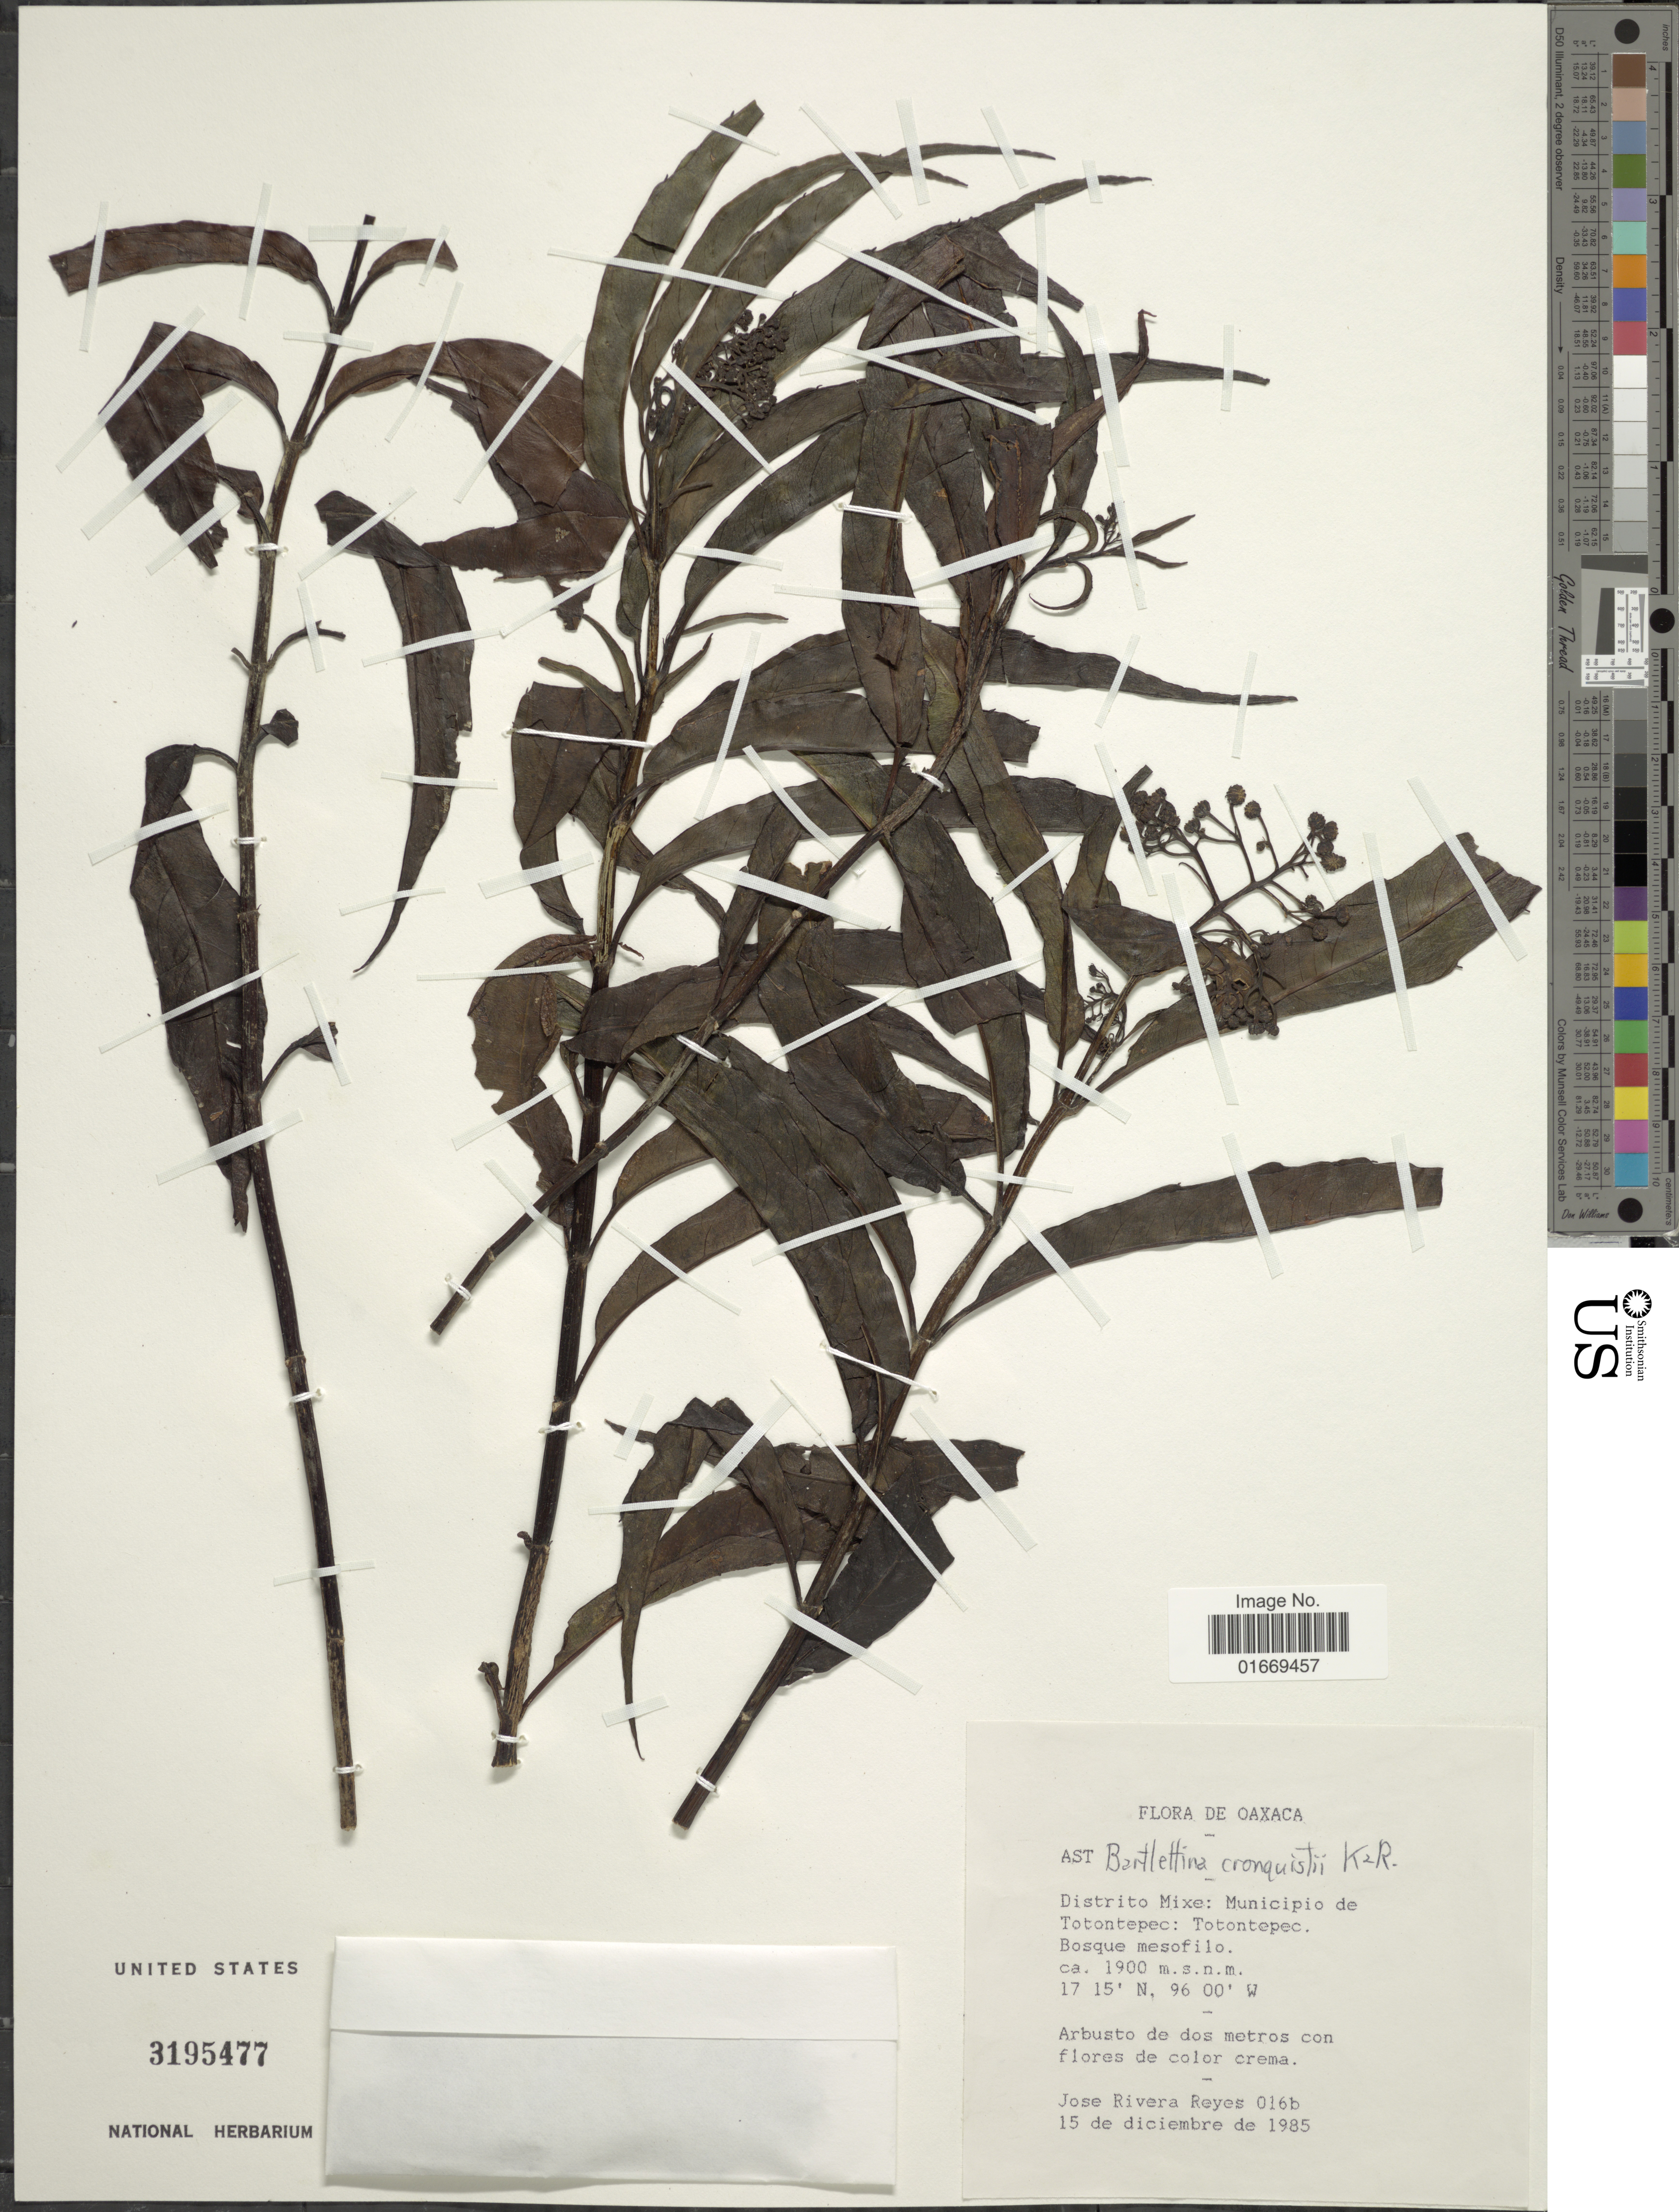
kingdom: Plantae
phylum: Tracheophyta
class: Magnoliopsida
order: Asterales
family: Asteraceae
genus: Bartlettina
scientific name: Bartlettina tuerckheimii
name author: (Klatt) R.M. King & H. Rob.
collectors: J. Reyes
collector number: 016b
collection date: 1985-12-15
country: Mexico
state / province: Oaxaca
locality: Distrito Mixe: Municipio de Totontepec: Totontepec. Bosque mesofilo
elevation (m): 1900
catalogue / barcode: US 3195477